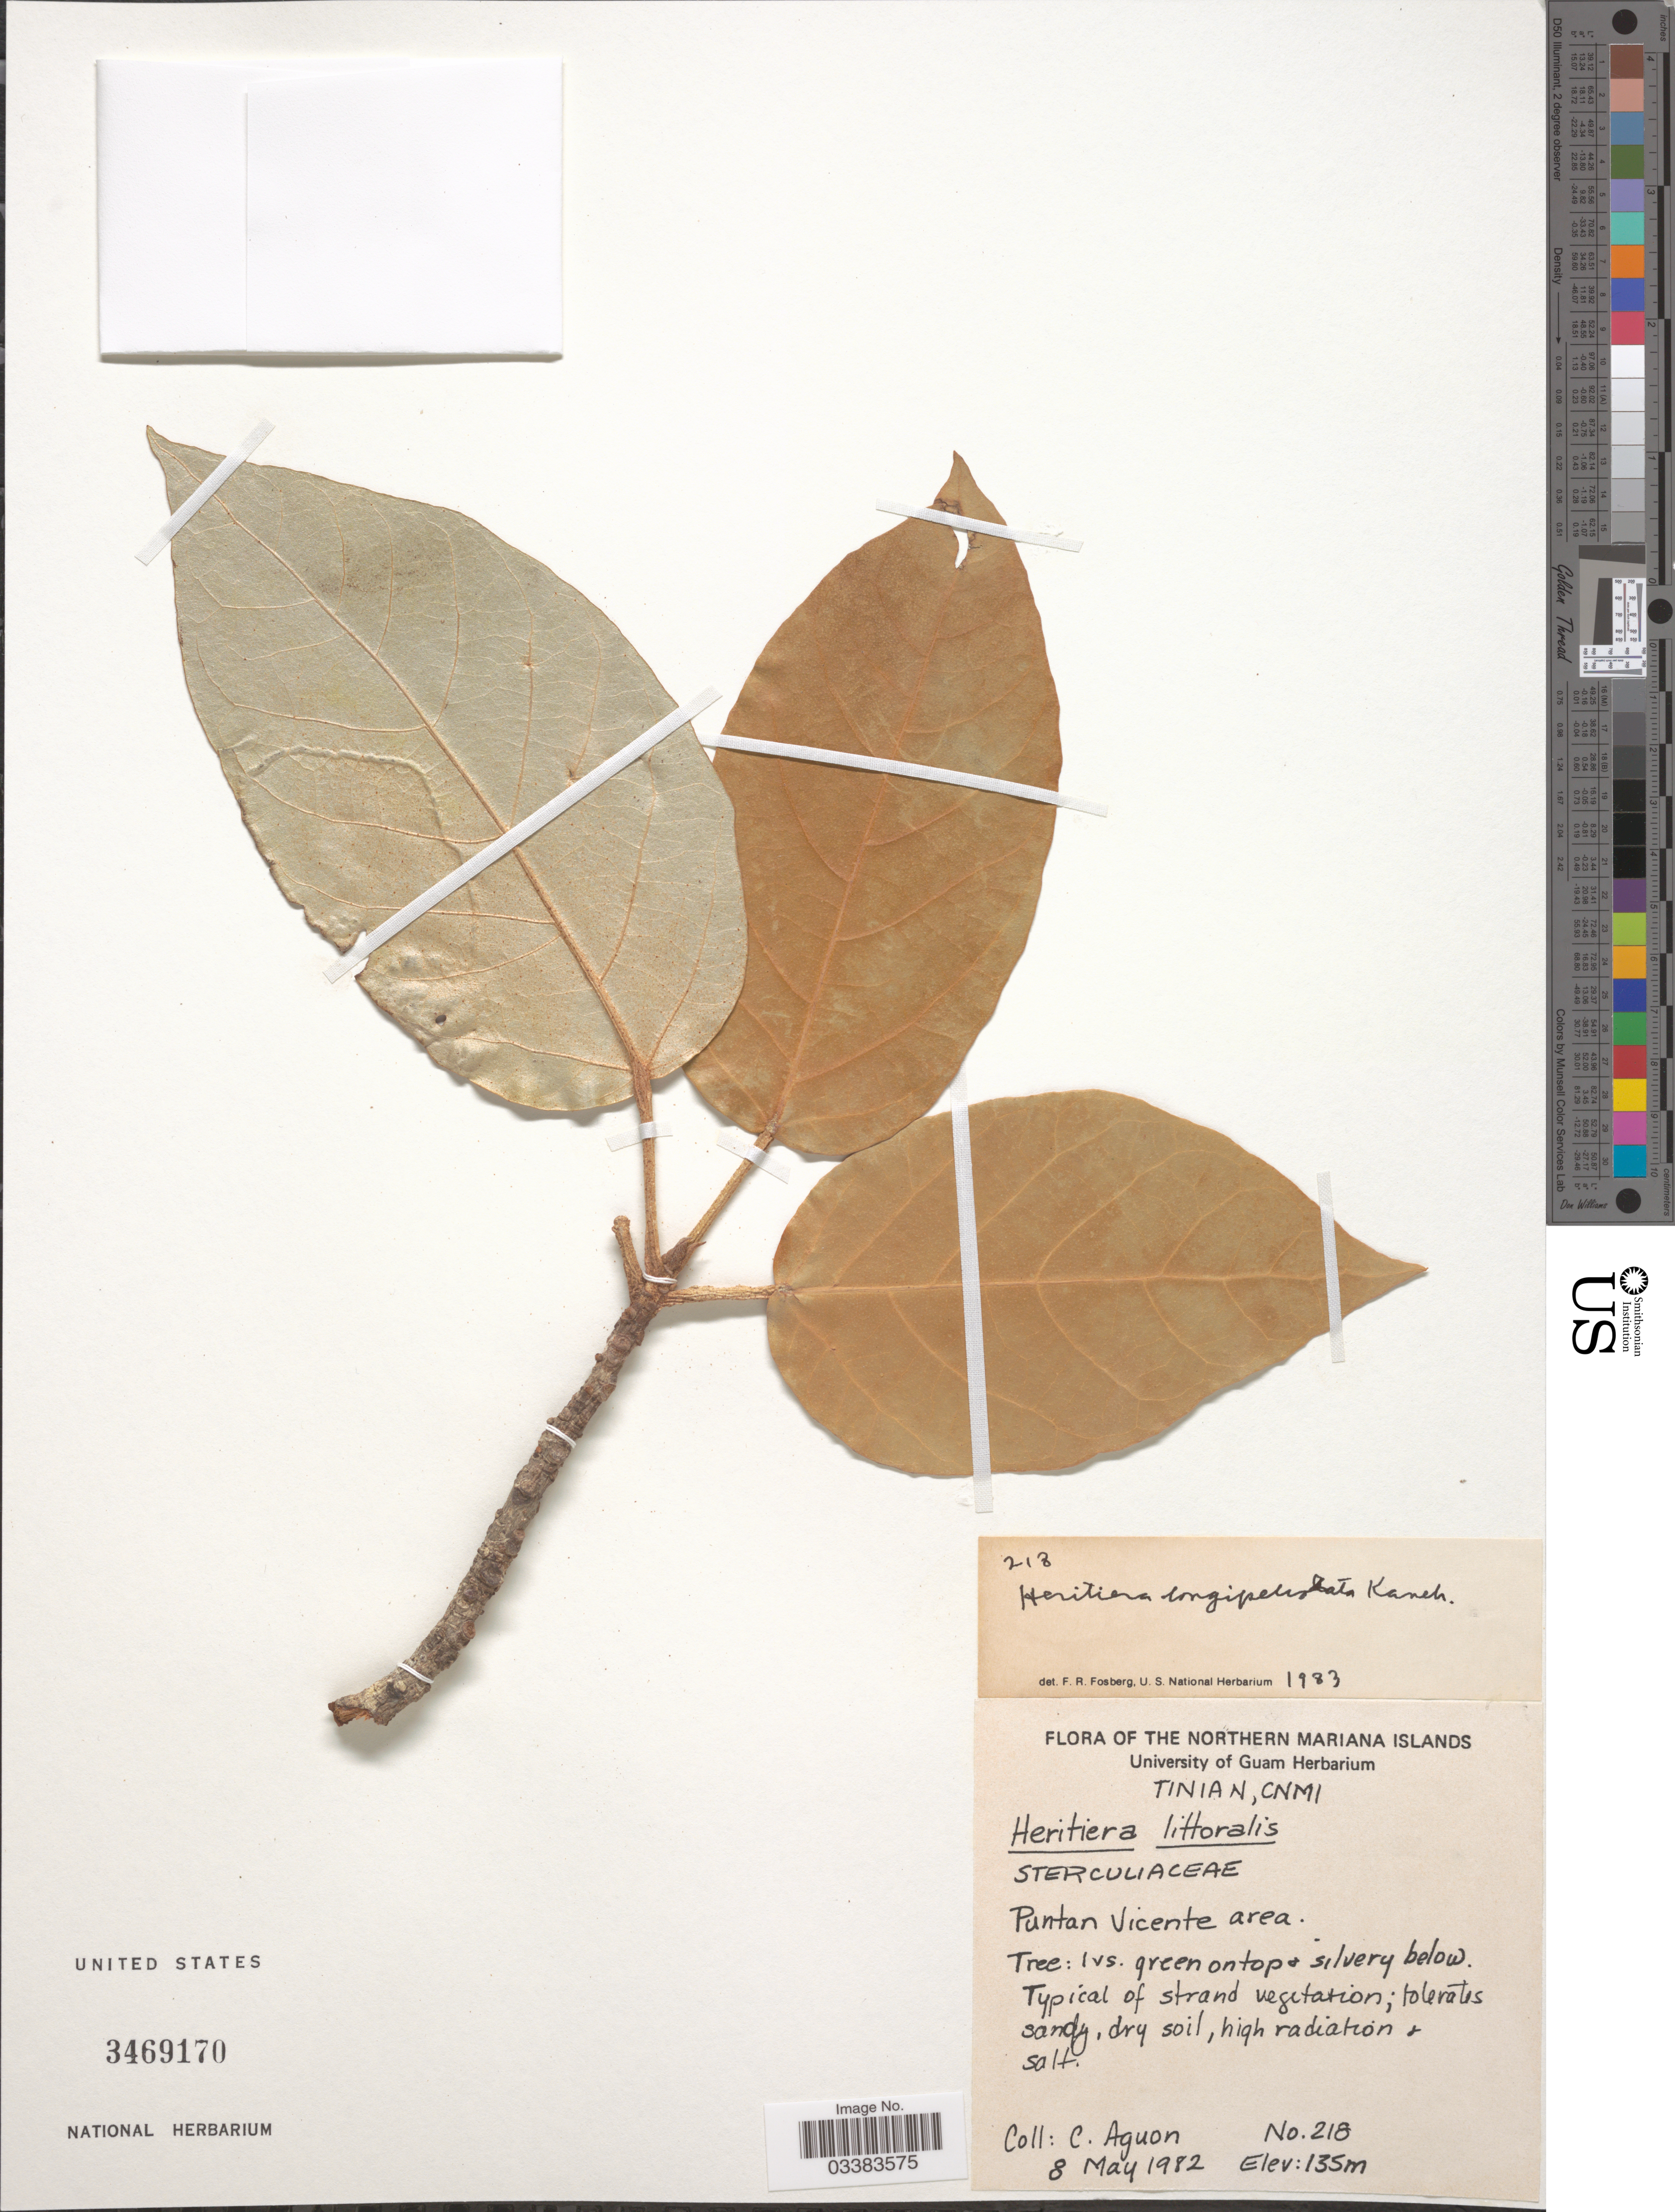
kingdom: Plantae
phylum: Tracheophyta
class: Magnoliopsida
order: Malvales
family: Malvaceae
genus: Heritiera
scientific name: Heritiera longipetiolata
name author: Kaneh.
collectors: C. Aguon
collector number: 218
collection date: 1982-05-08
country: Northern Mariana Islands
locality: Tinian, CNMI. Puntan Vicente area.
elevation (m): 135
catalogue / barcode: US 3469170